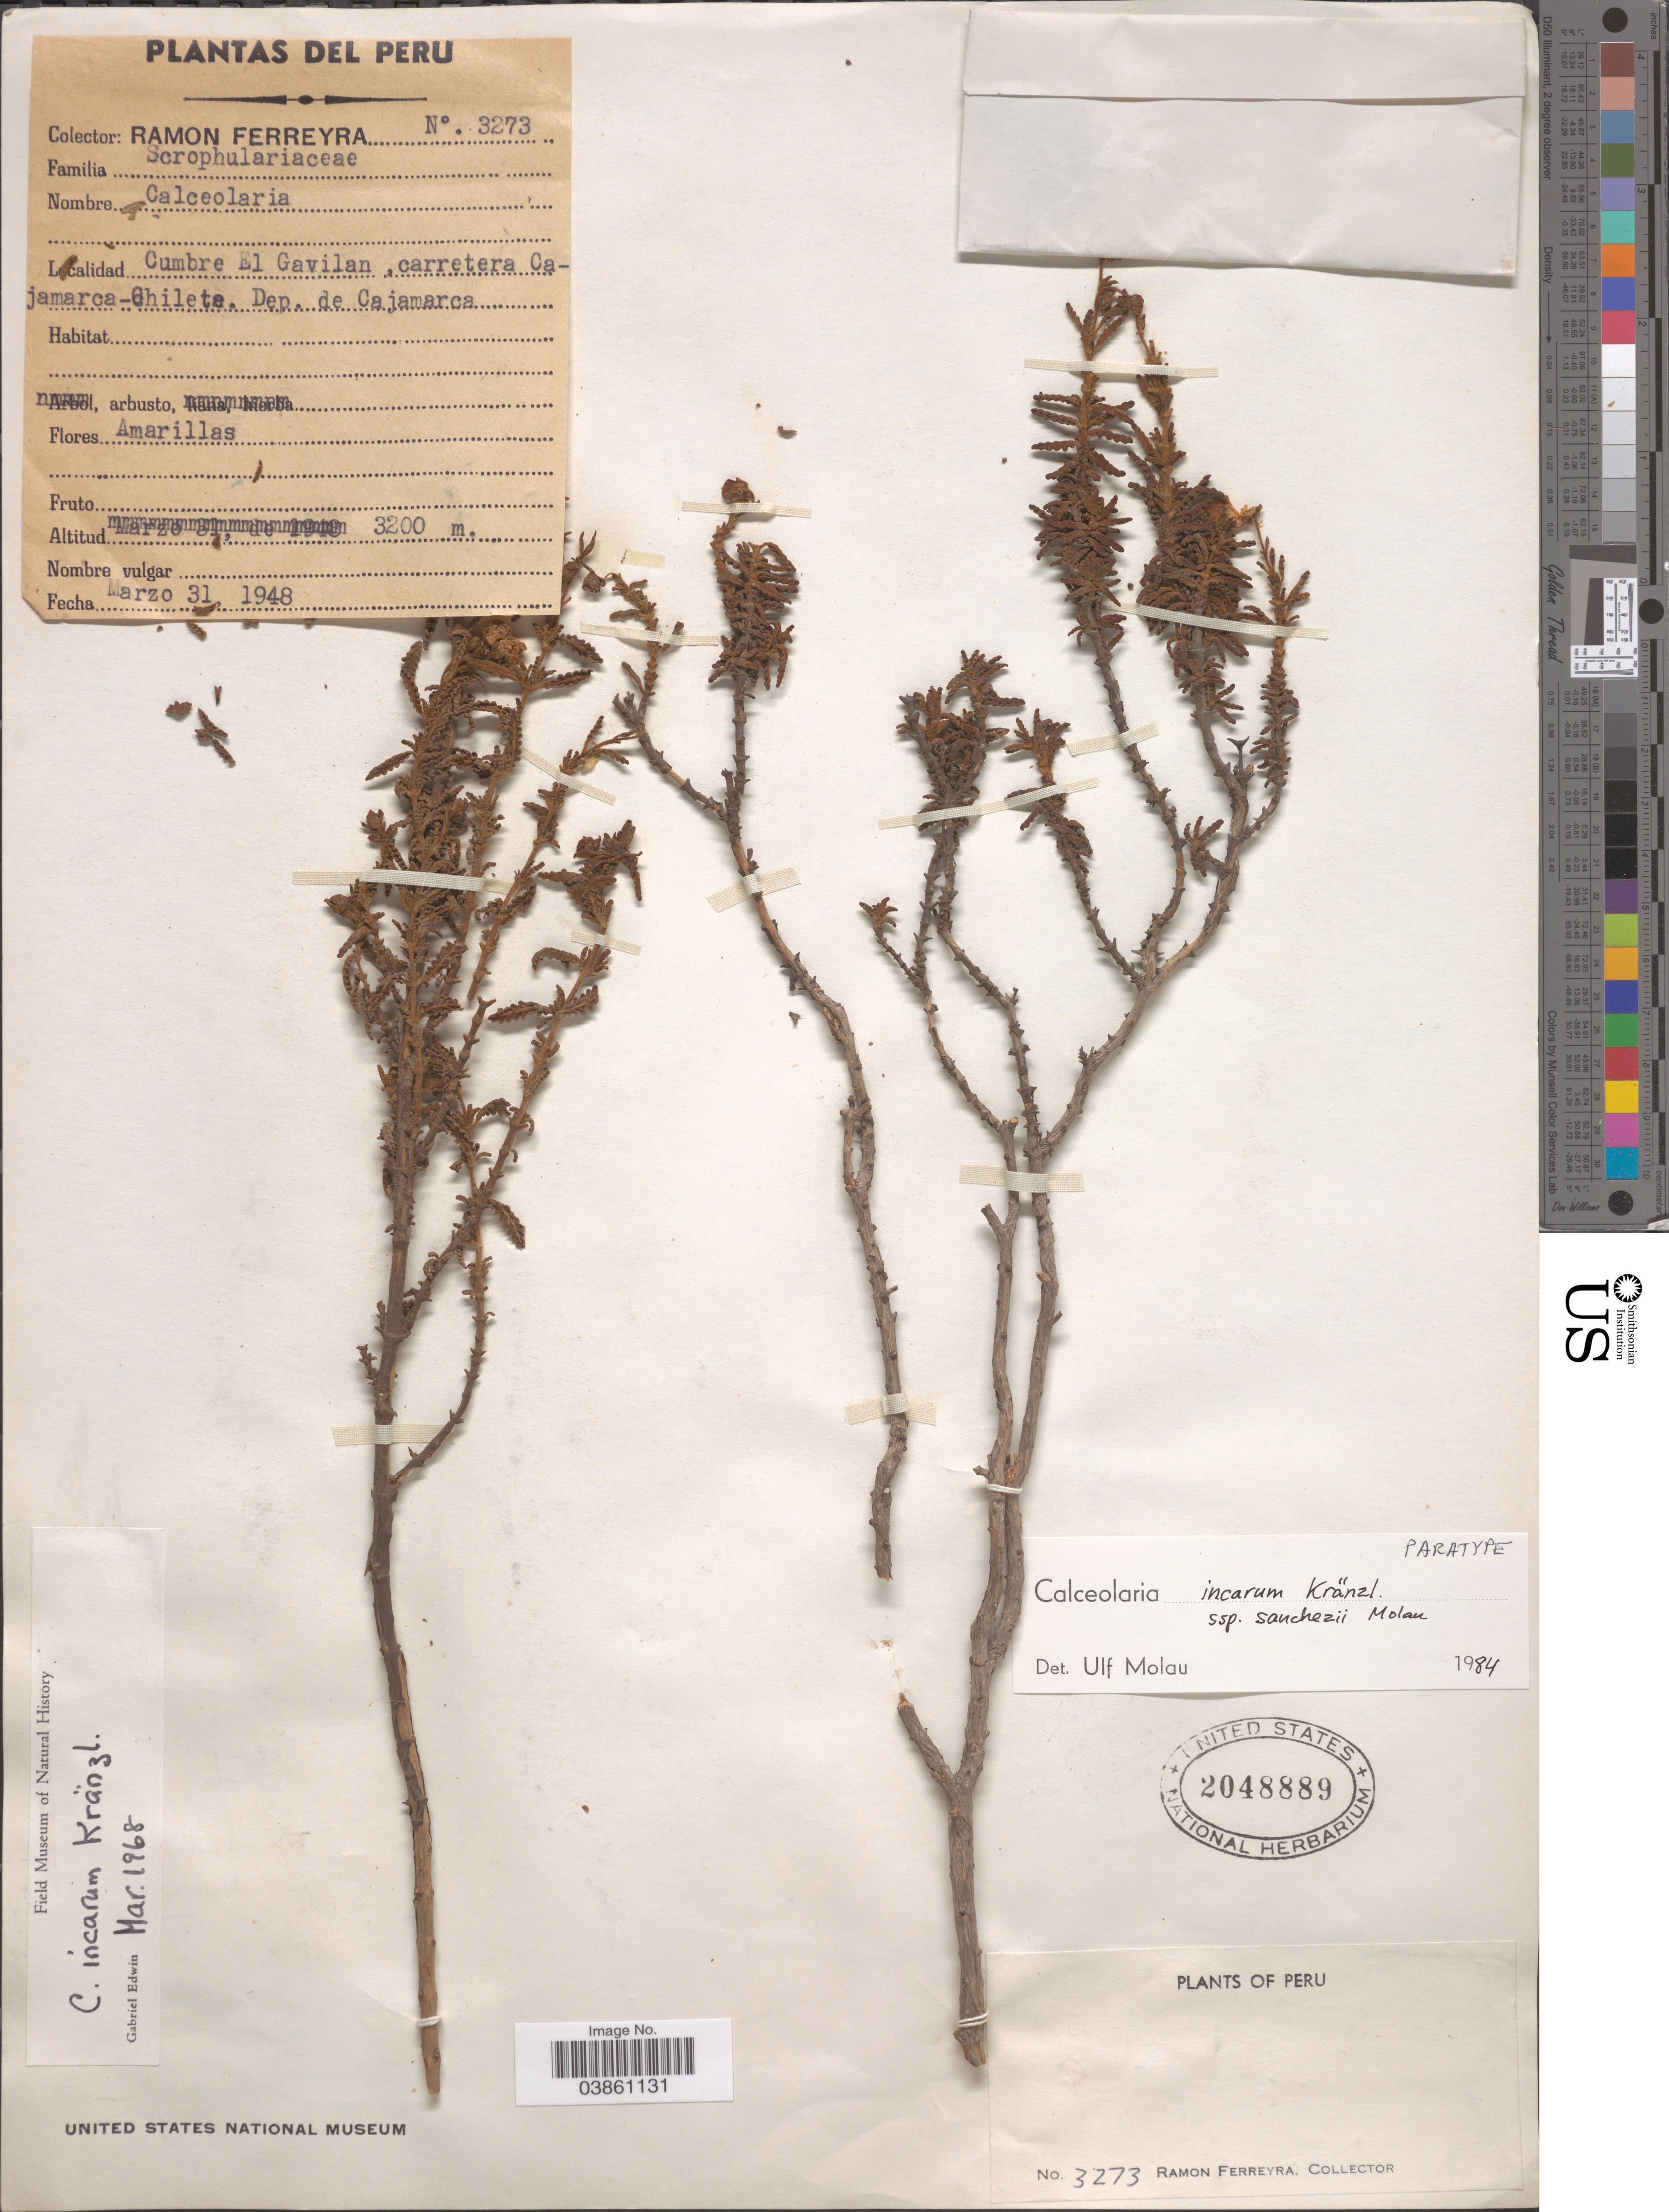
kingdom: Plantae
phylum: Tracheophyta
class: Magnoliopsida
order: Lamiales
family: Calceolariaceae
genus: Calceolaria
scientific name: Calceolaria incarum subsp. sanchezii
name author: Molau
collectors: R. A. Ferreyra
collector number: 3273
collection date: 1948-03-31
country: Peru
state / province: Cajamarca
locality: Cumbre El Gavilan, carretera Cajamarca-Chilete. Dep. de Cajamarca.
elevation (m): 3200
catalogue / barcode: US 2048889